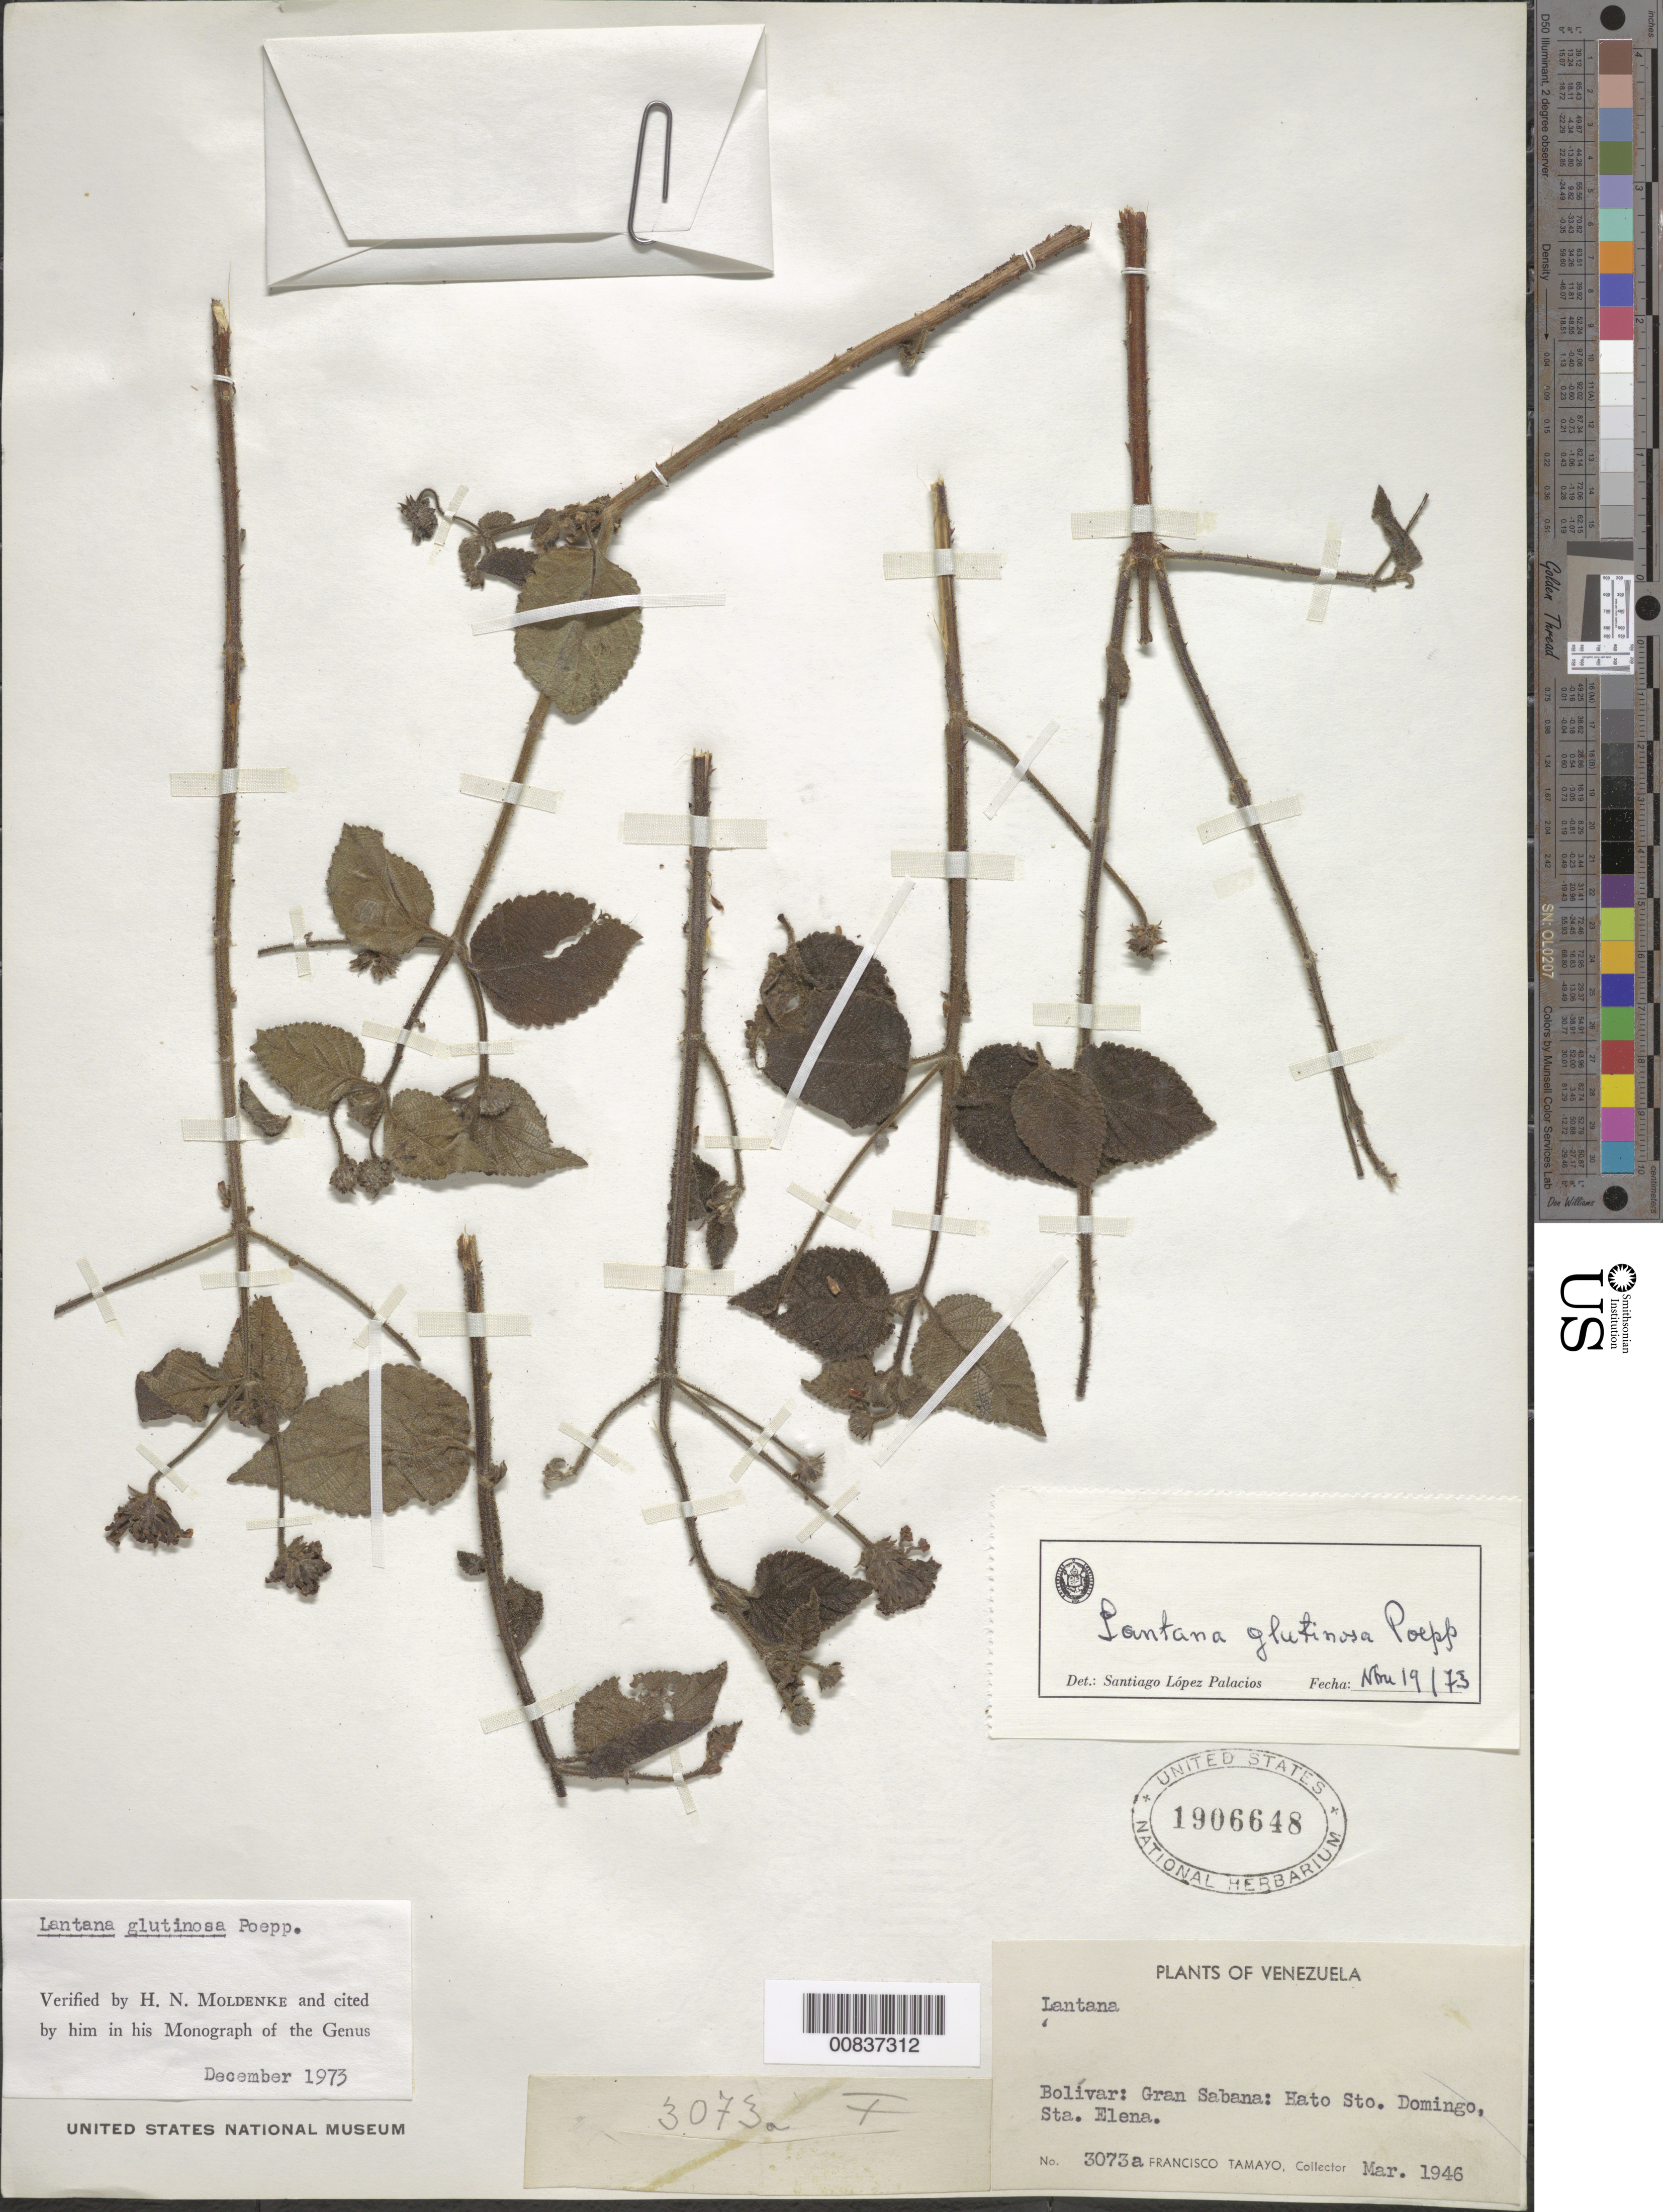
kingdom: Plantae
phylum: Tracheophyta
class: Magnoliopsida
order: Lamiales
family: Verbenaceae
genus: Lantana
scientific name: Lantana glutinosa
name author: Poepp.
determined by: Moldenke, H. N.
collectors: F. Tamayo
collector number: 3073 a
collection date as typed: Mar-46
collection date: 1946-03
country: Venezuela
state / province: Bolívar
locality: Gran Sabana, Sta. Elena, Hato Sto. Domingo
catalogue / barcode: US 1906648